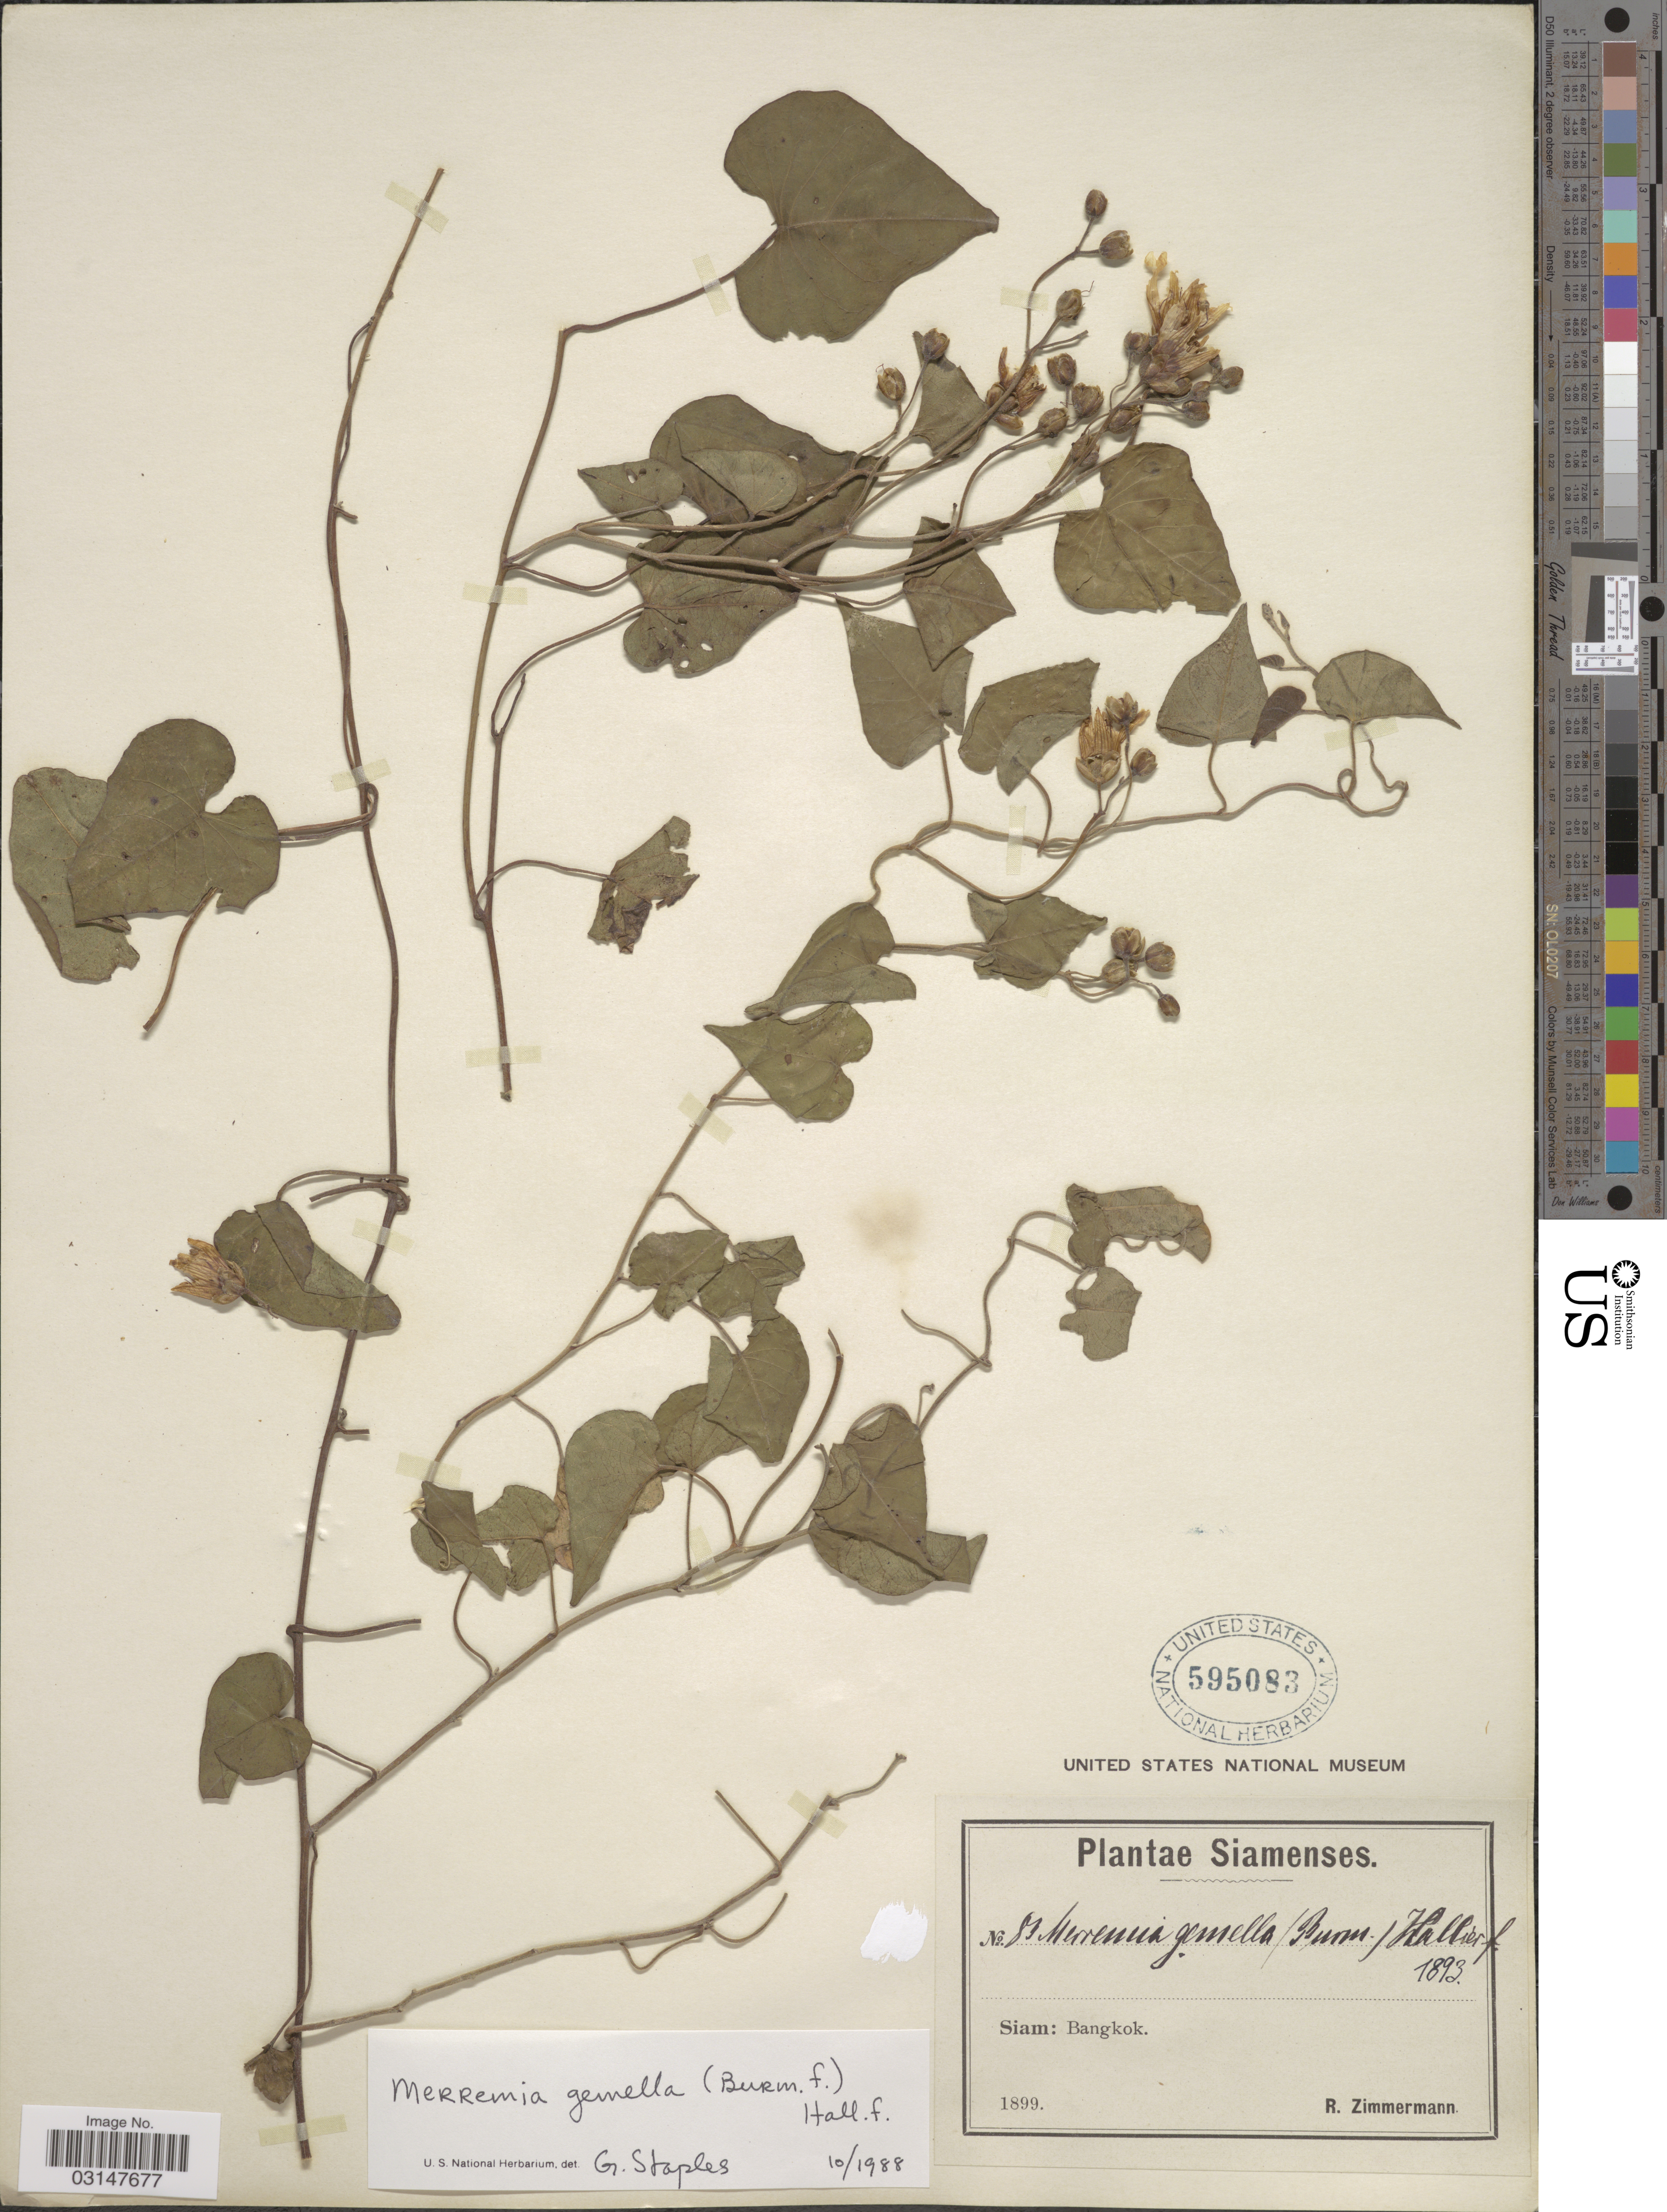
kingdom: Plantae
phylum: Tracheophyta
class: Magnoliopsida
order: Solanales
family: Convolvulaceae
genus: Merremia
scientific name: Merremia gemella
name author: (Burm. f.) Hallier f.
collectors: R. Zimmerman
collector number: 83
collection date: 1899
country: Thailand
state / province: Bangkok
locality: Siamenses, Siam: Bangkok.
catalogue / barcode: US 595083